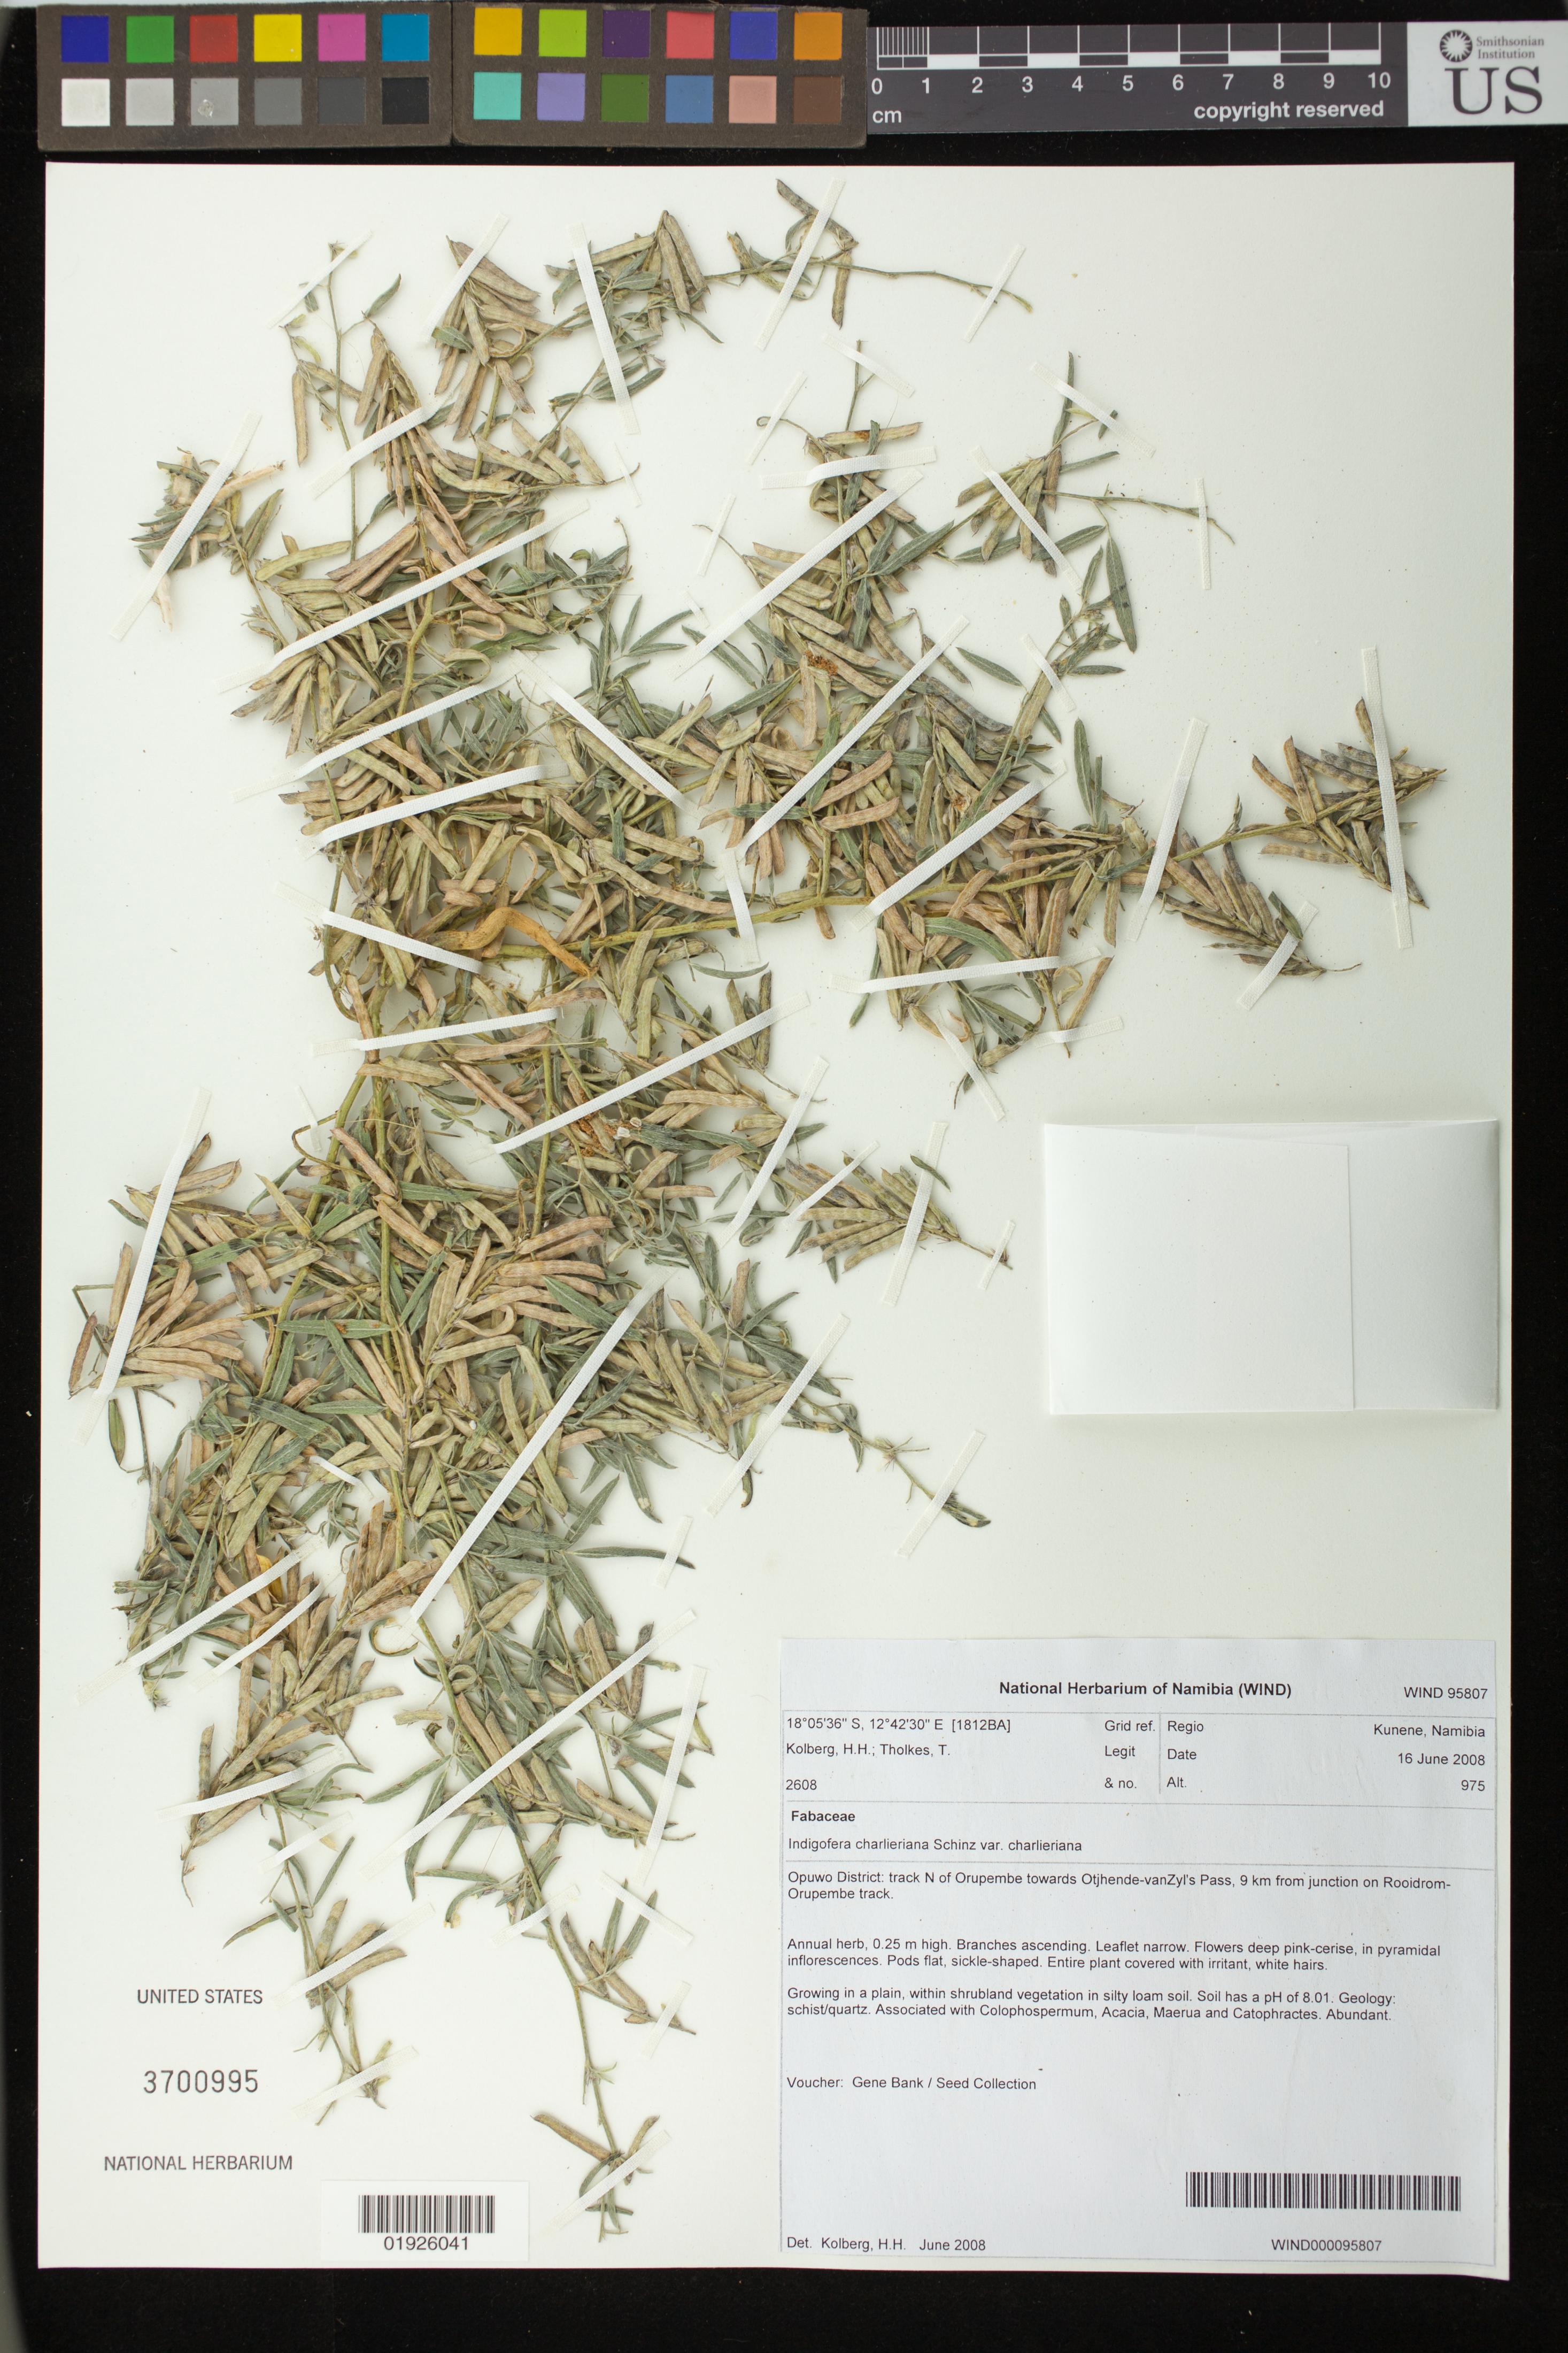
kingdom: Plantae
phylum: Tracheophyta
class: Magnoliopsida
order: Fabales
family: Fabaceae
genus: Indigofera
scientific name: Indigofera charlieriana var. charlieriana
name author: Schinz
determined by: Kolberg, H. H.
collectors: H. H. Kolberg & T. Tholkes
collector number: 2608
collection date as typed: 16 June 2008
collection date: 2008-06-16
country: Namibia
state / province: Kunene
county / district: Opuwo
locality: Track N of Orupembe towards Otjihende-vanZyl's Pass, 9 km from junction on Rooidrom-Orupembe track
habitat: Growing in a plain, within shrubland vegetation in silty loam soil. Soil has a pH of 8.01.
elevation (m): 975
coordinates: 18 05 36 S, 12 42 30 E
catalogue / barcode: US 3700995